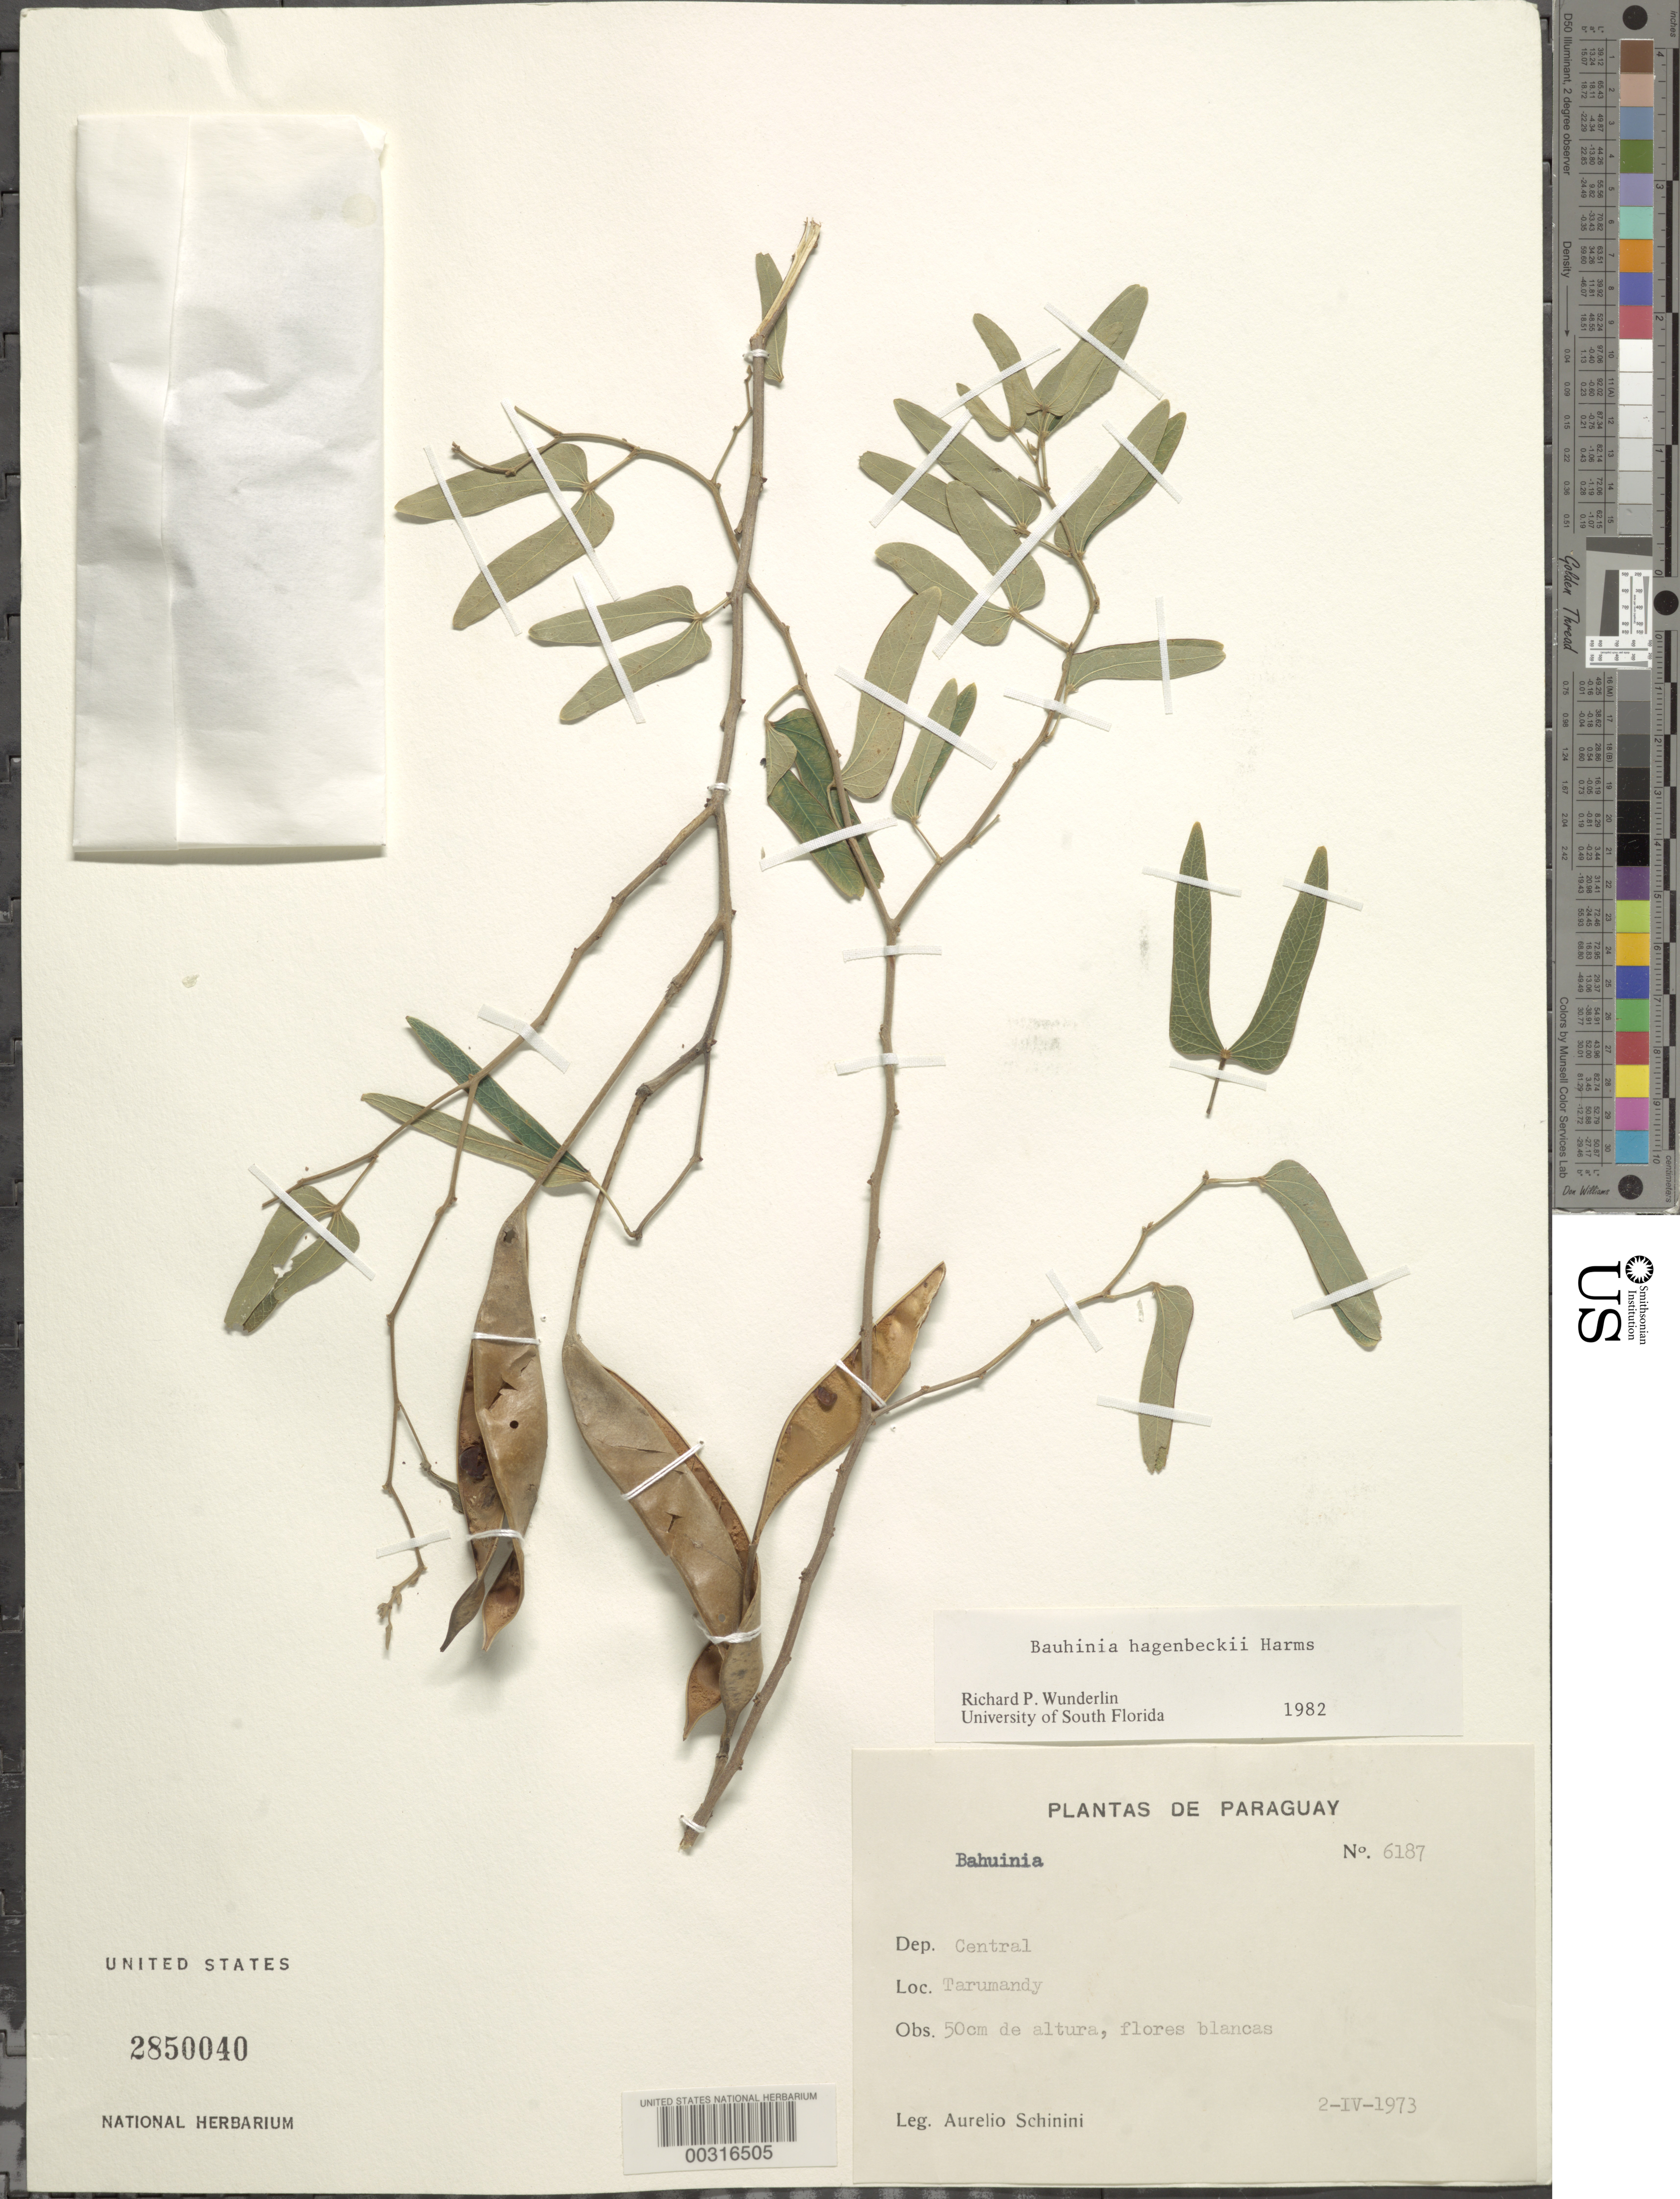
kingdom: Plantae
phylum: Tracheophyta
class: Magnoliopsida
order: Fabales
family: Fabaceae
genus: Bauhinia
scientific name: Bauhinia hagenbeckii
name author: Harms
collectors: A. Schinini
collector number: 6187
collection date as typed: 02 Apr 1973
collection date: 1973-04-02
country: Paraguay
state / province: Central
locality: Tarumandy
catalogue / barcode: US 2850040